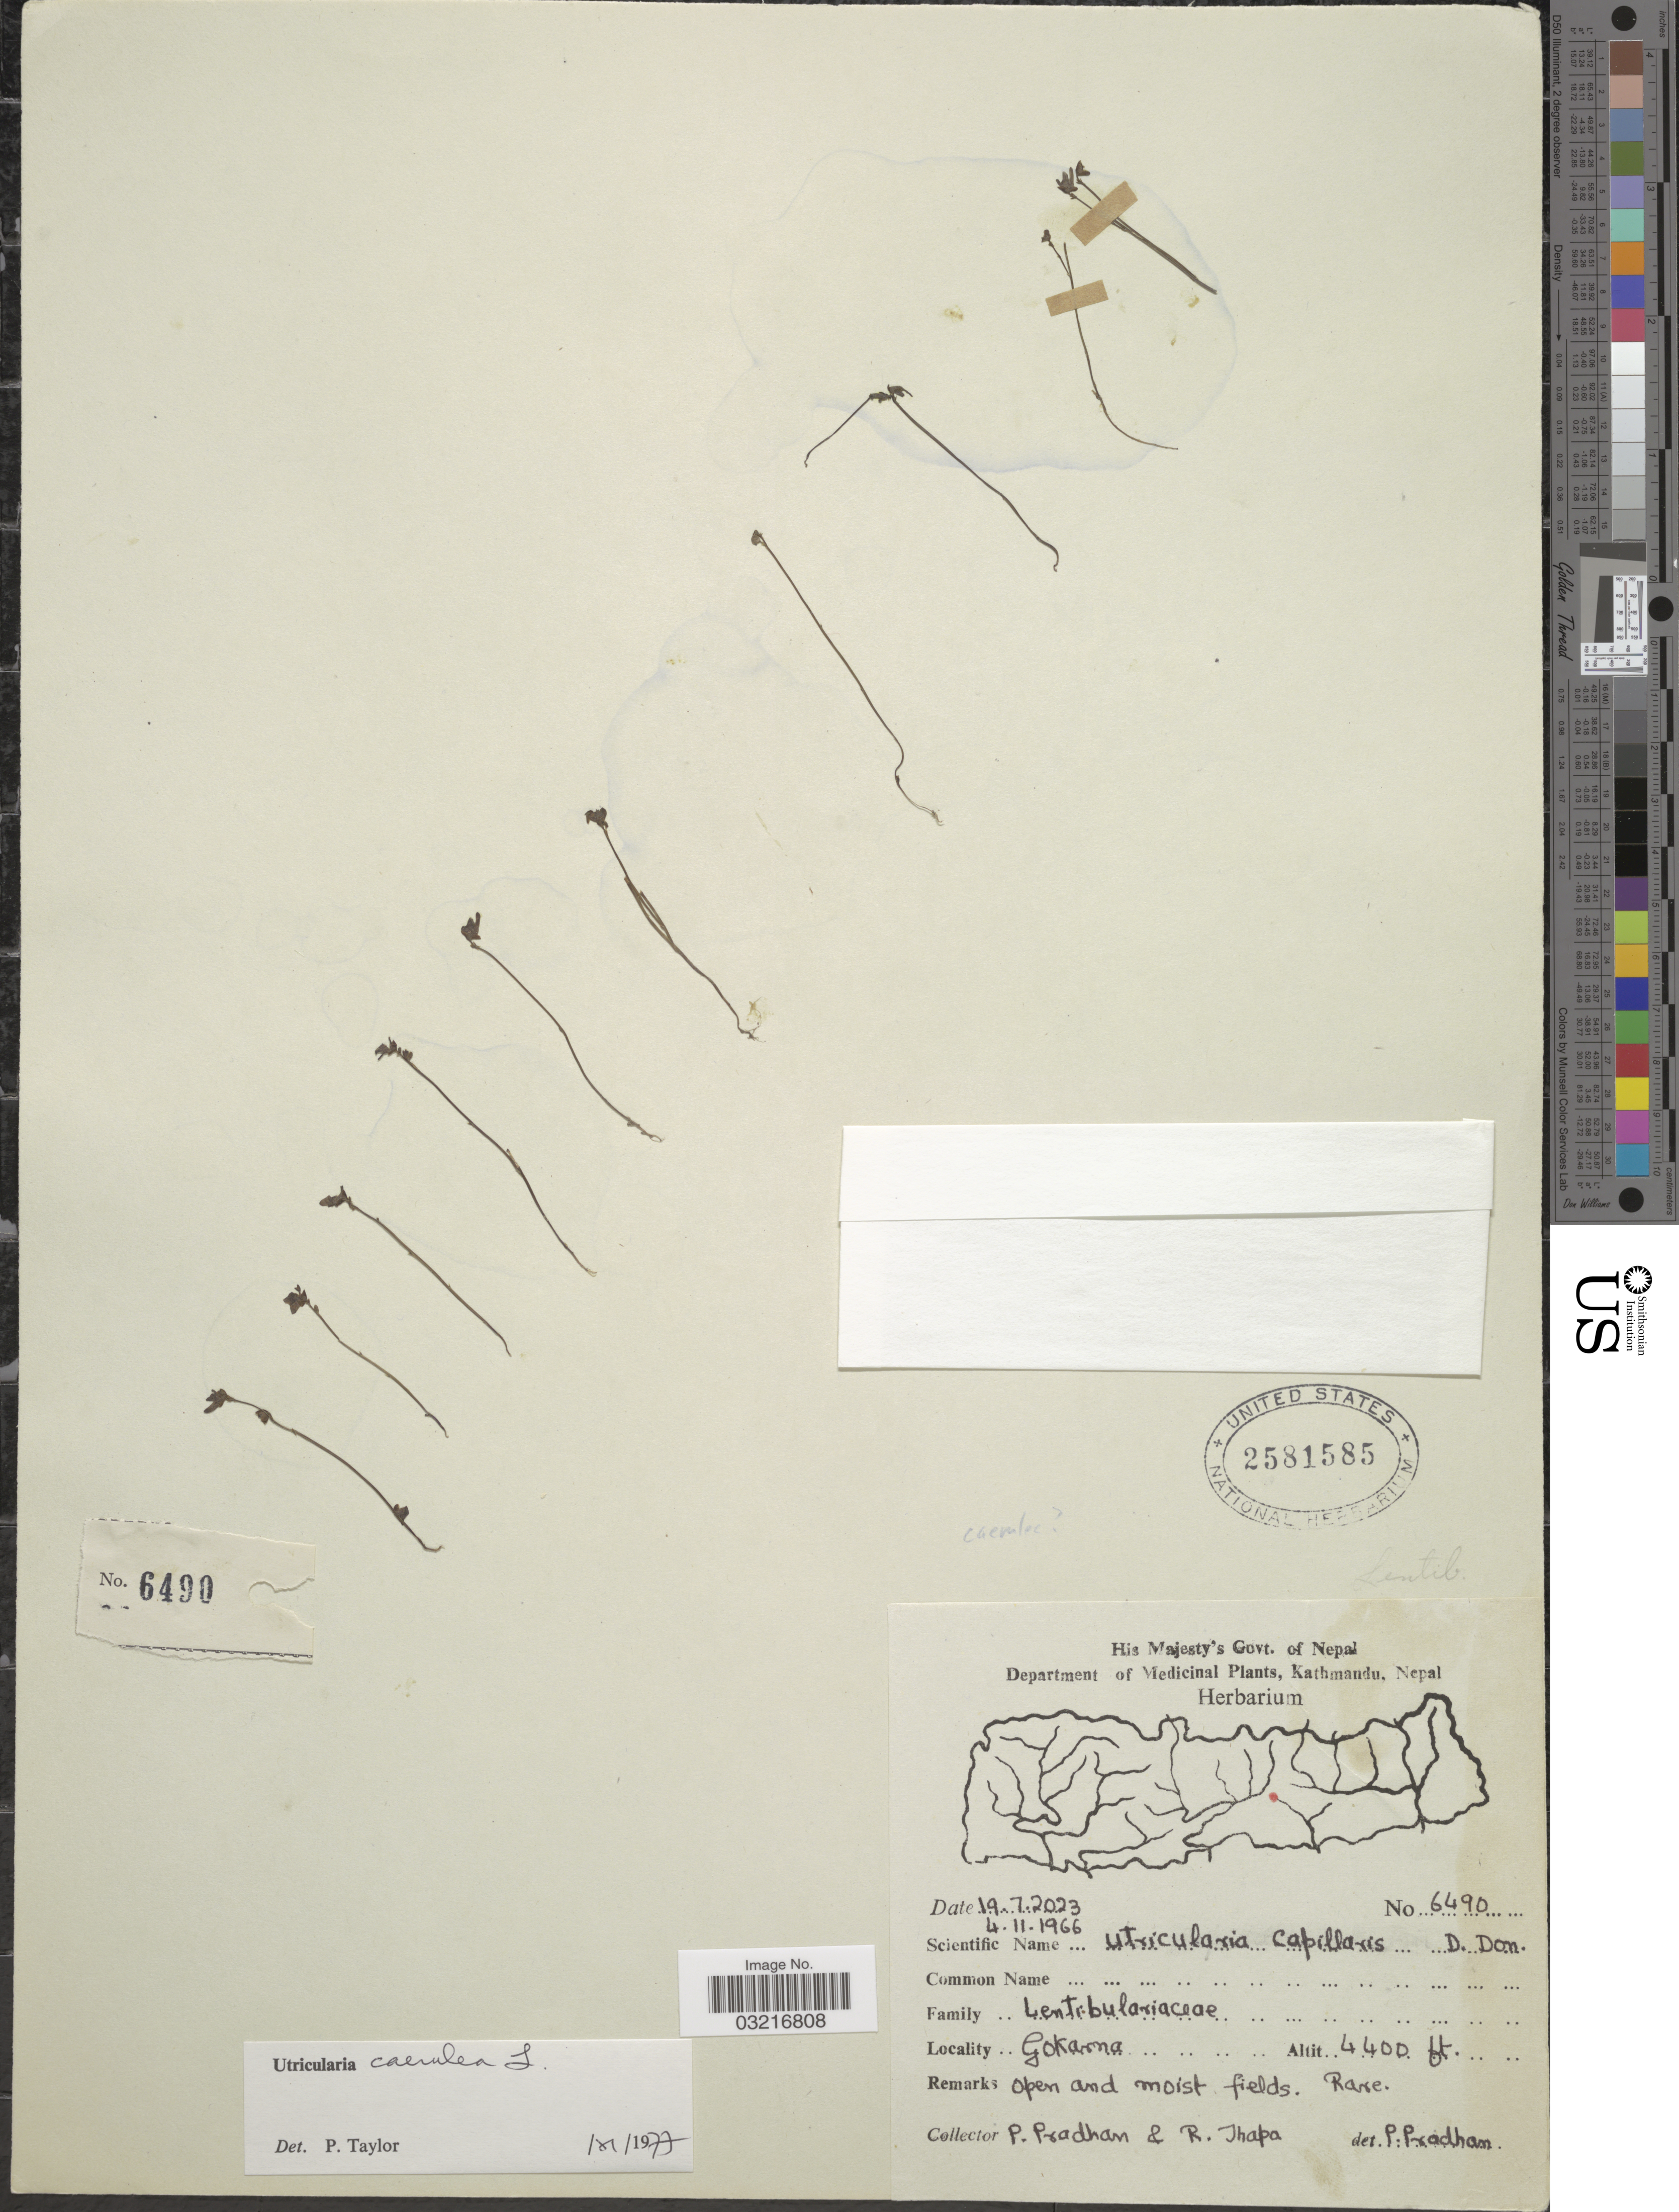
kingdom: Plantae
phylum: Tracheophyta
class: Magnoliopsida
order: Lamiales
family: Lentibulariaceae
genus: Utricularia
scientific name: Utricularia caerulea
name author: L.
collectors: P. Pradhan & R. Thapa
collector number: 6490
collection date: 1966-11-04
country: Nepal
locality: Gokarna.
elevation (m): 1341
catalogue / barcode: US 2581585